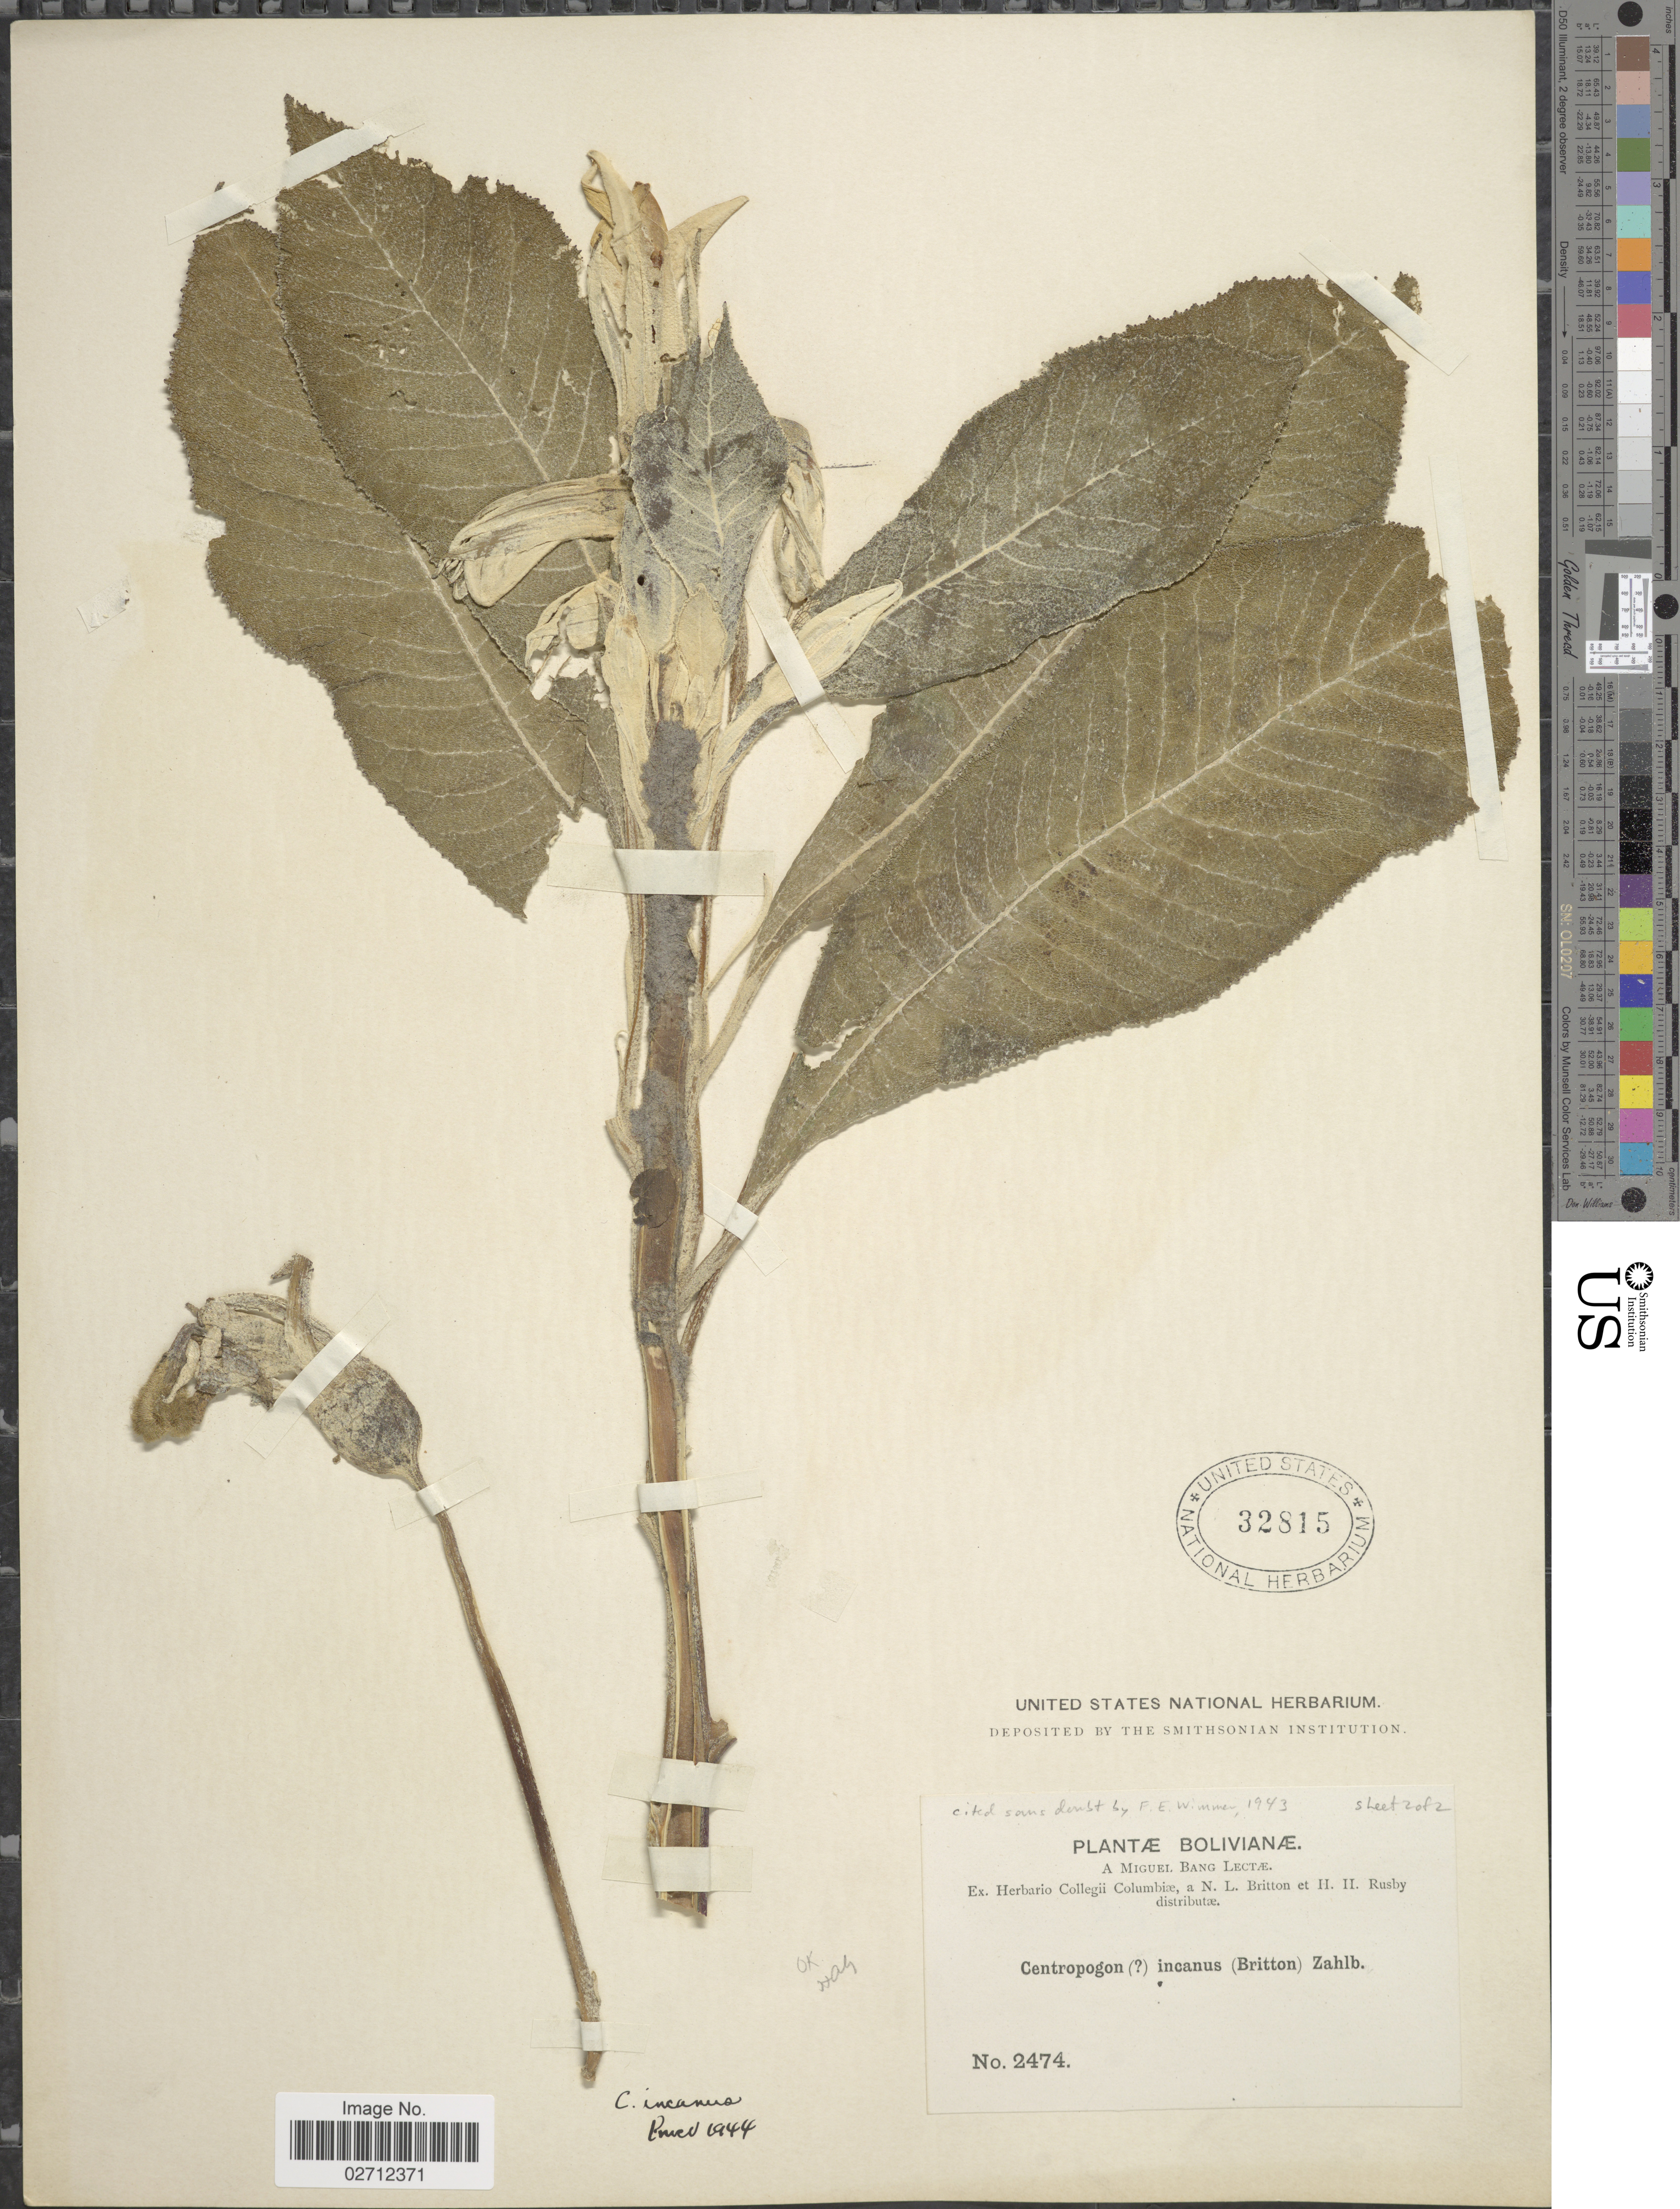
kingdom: Plantae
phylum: Tracheophyta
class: Magnoliopsida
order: Asterales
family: Campanulaceae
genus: Centropogon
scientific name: Centropogon incanus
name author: (Britton) Zahlbr.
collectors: M. Bang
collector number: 2474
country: Bolivia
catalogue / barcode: US 32815